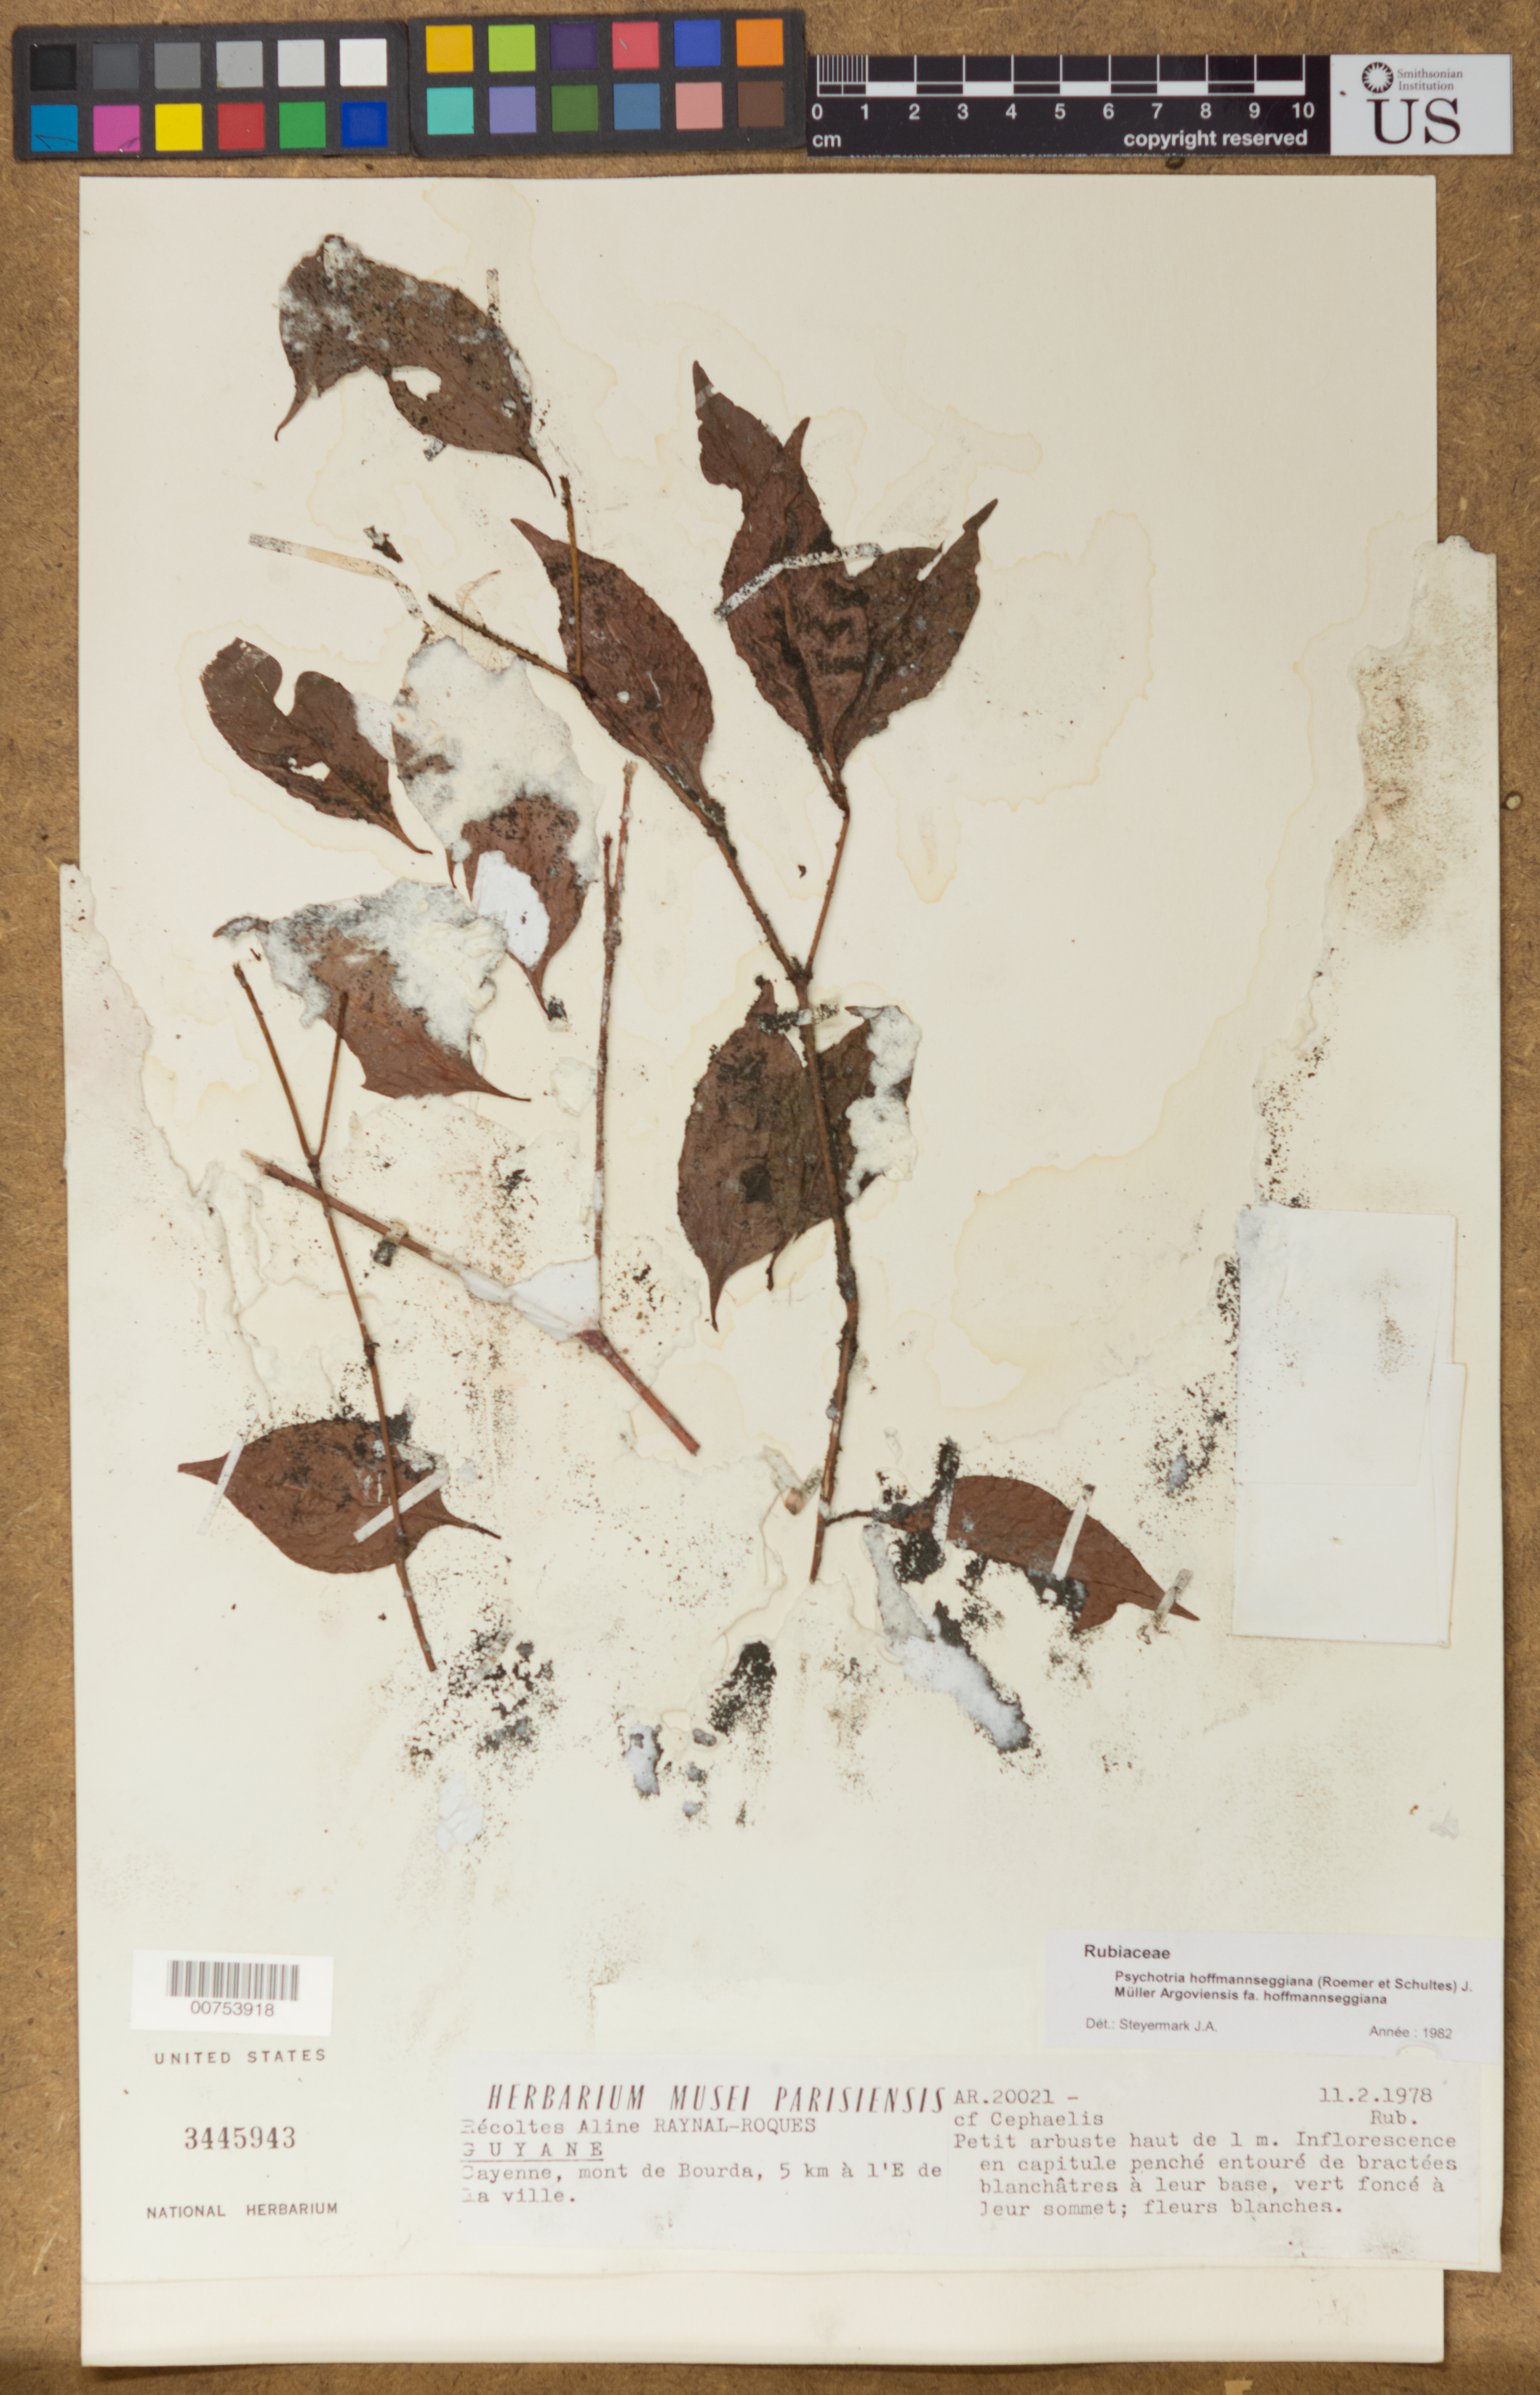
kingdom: Plantae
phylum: Tracheophyta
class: Magnoliopsida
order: Gentianales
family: Rubiaceae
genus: Psychotria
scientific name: Psychotria hoffmannseggiana f. hoffmannseggiana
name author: (Willd. ex Roem. & Schult.) Müll. Arg.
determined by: Steyermark, Julian A., (VEN)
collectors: A. M. Raynal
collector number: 20021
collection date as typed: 11-Feb-78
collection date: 1978-02-11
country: French Guiana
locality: Mont Bourda, Ile de Cayenne, 5 km E of village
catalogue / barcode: US 3445943